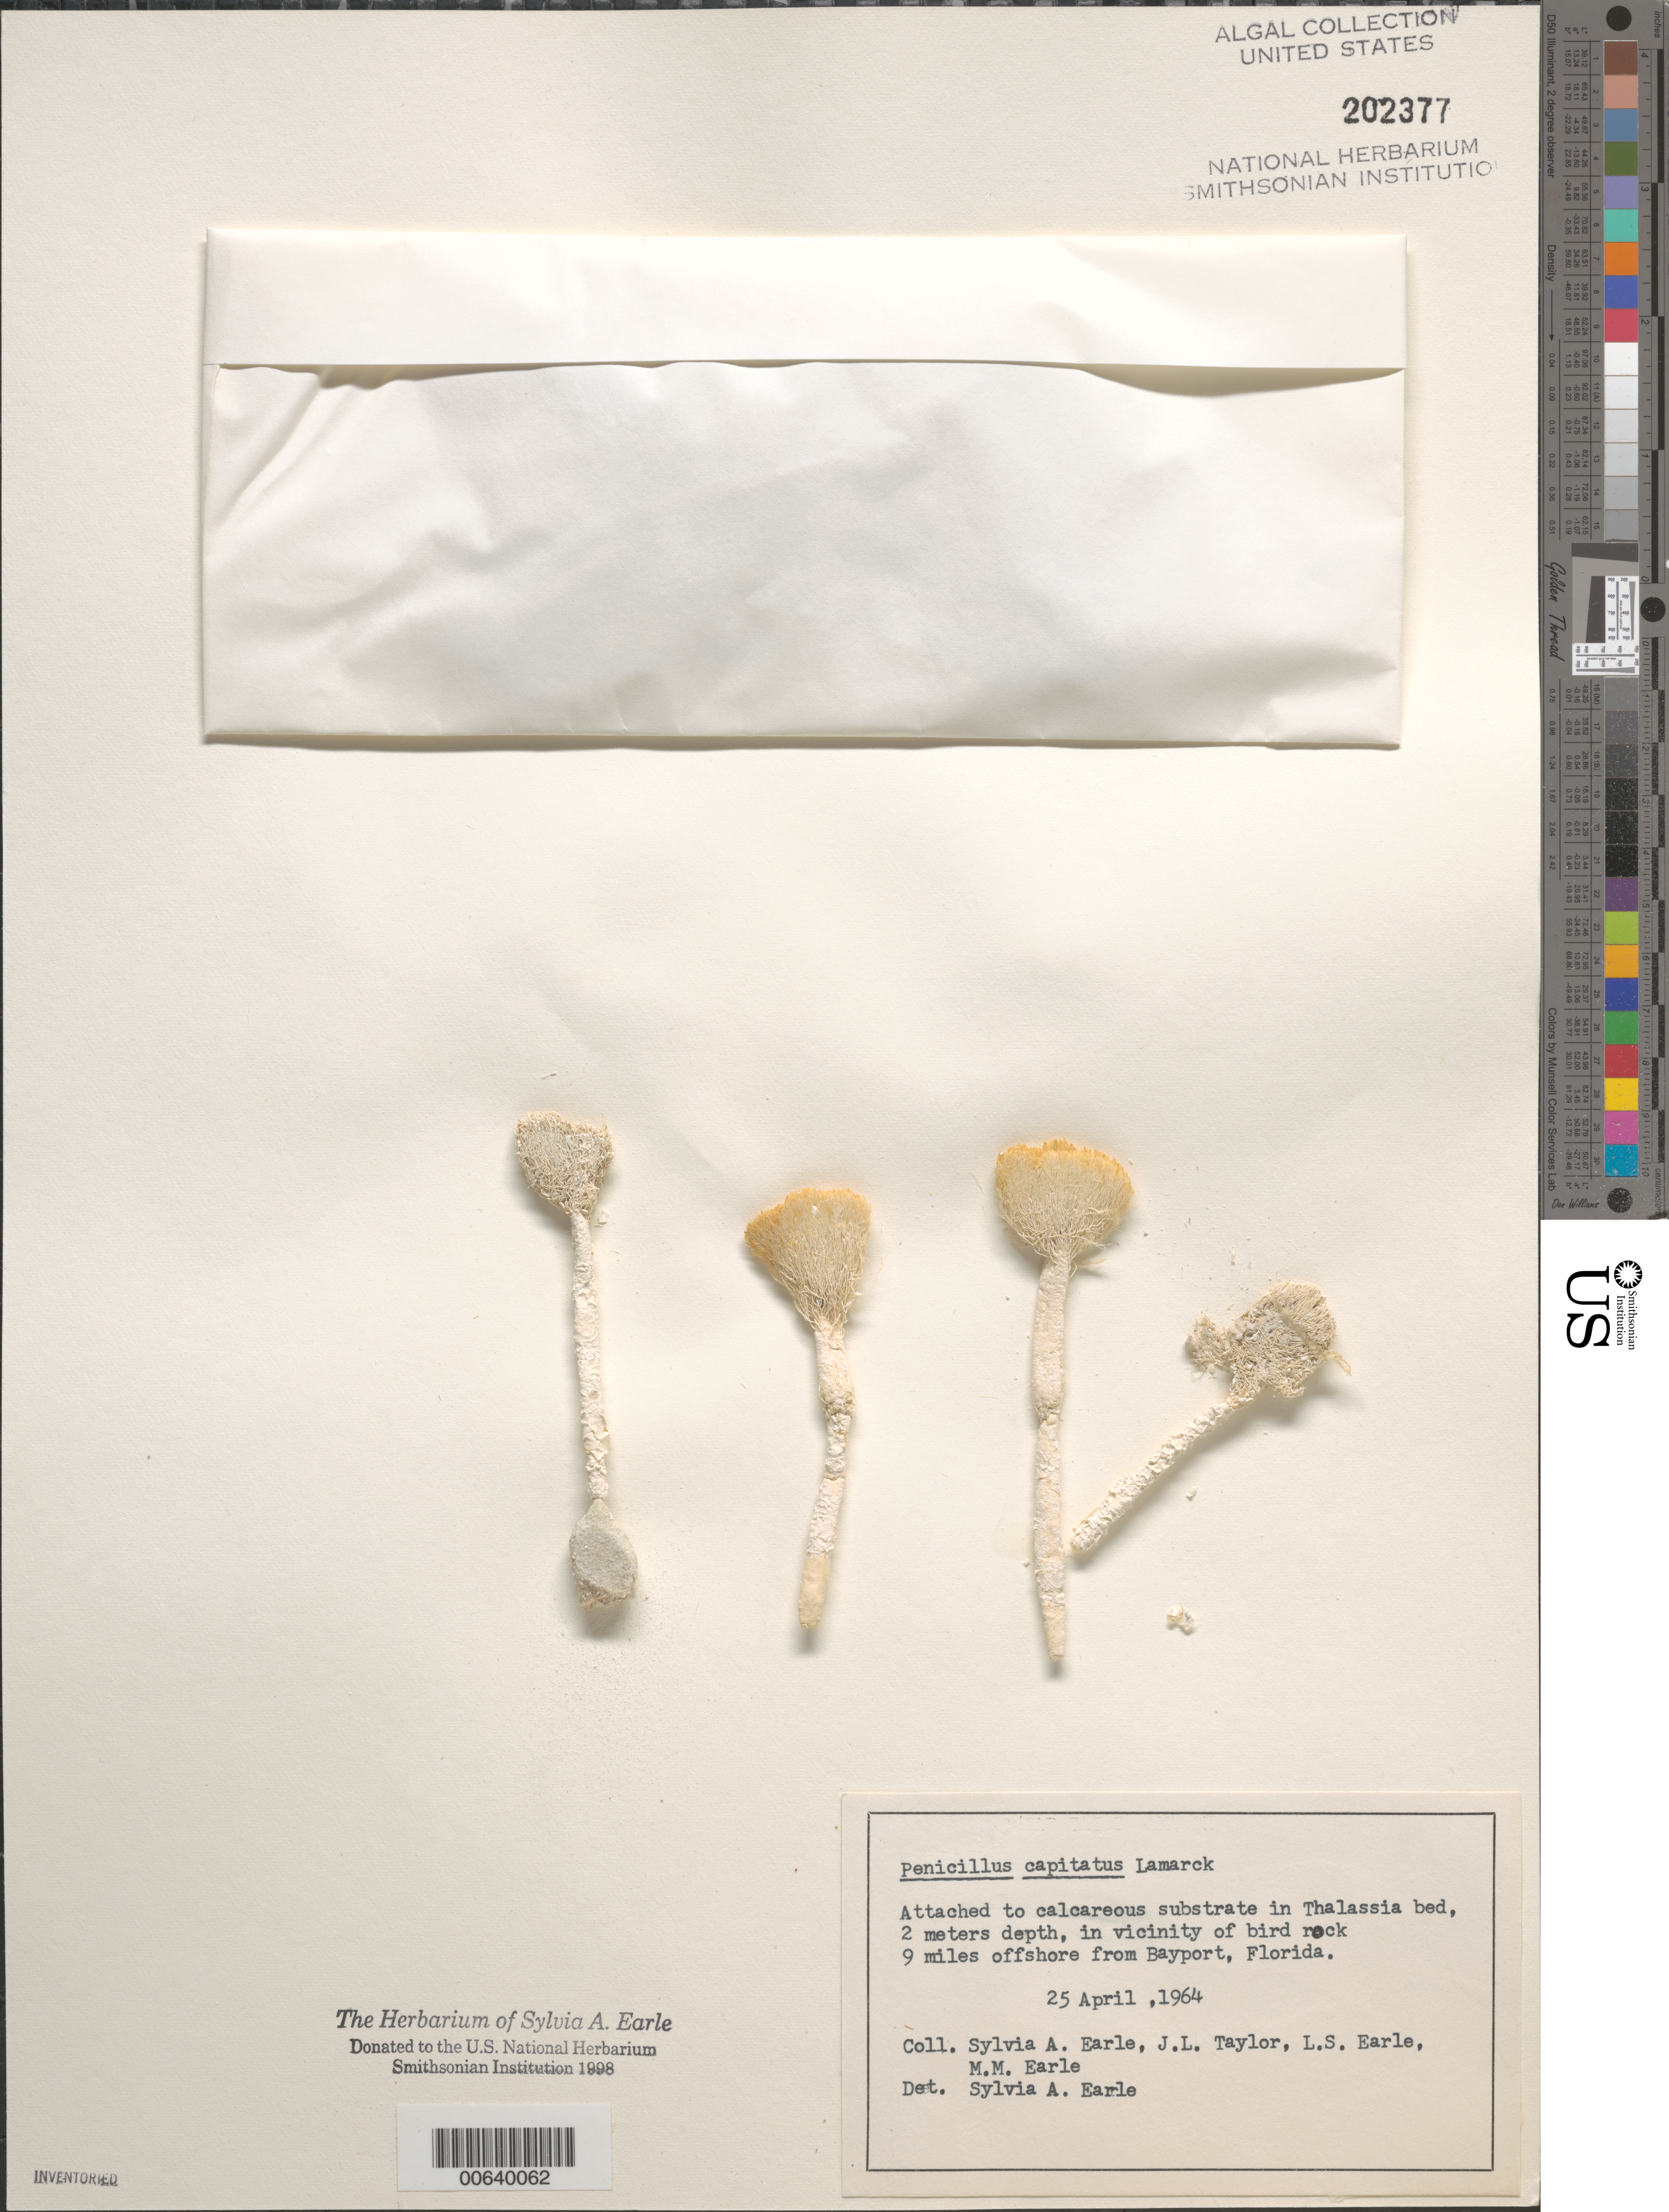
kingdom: Plantae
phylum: Chlorophyta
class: Ulvophyceae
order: Bryopsidales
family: Udoteaceae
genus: Penicillus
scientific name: Penicillus capitatus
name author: Lam.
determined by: Earle, S. A.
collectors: S. A. Earle, J. L. Taylor, L. Earle & M. Earle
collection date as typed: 25 Apr 1964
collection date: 1964-04-25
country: United States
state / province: Florida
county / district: Hernando County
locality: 9 miles off Bayport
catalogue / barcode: US 202377